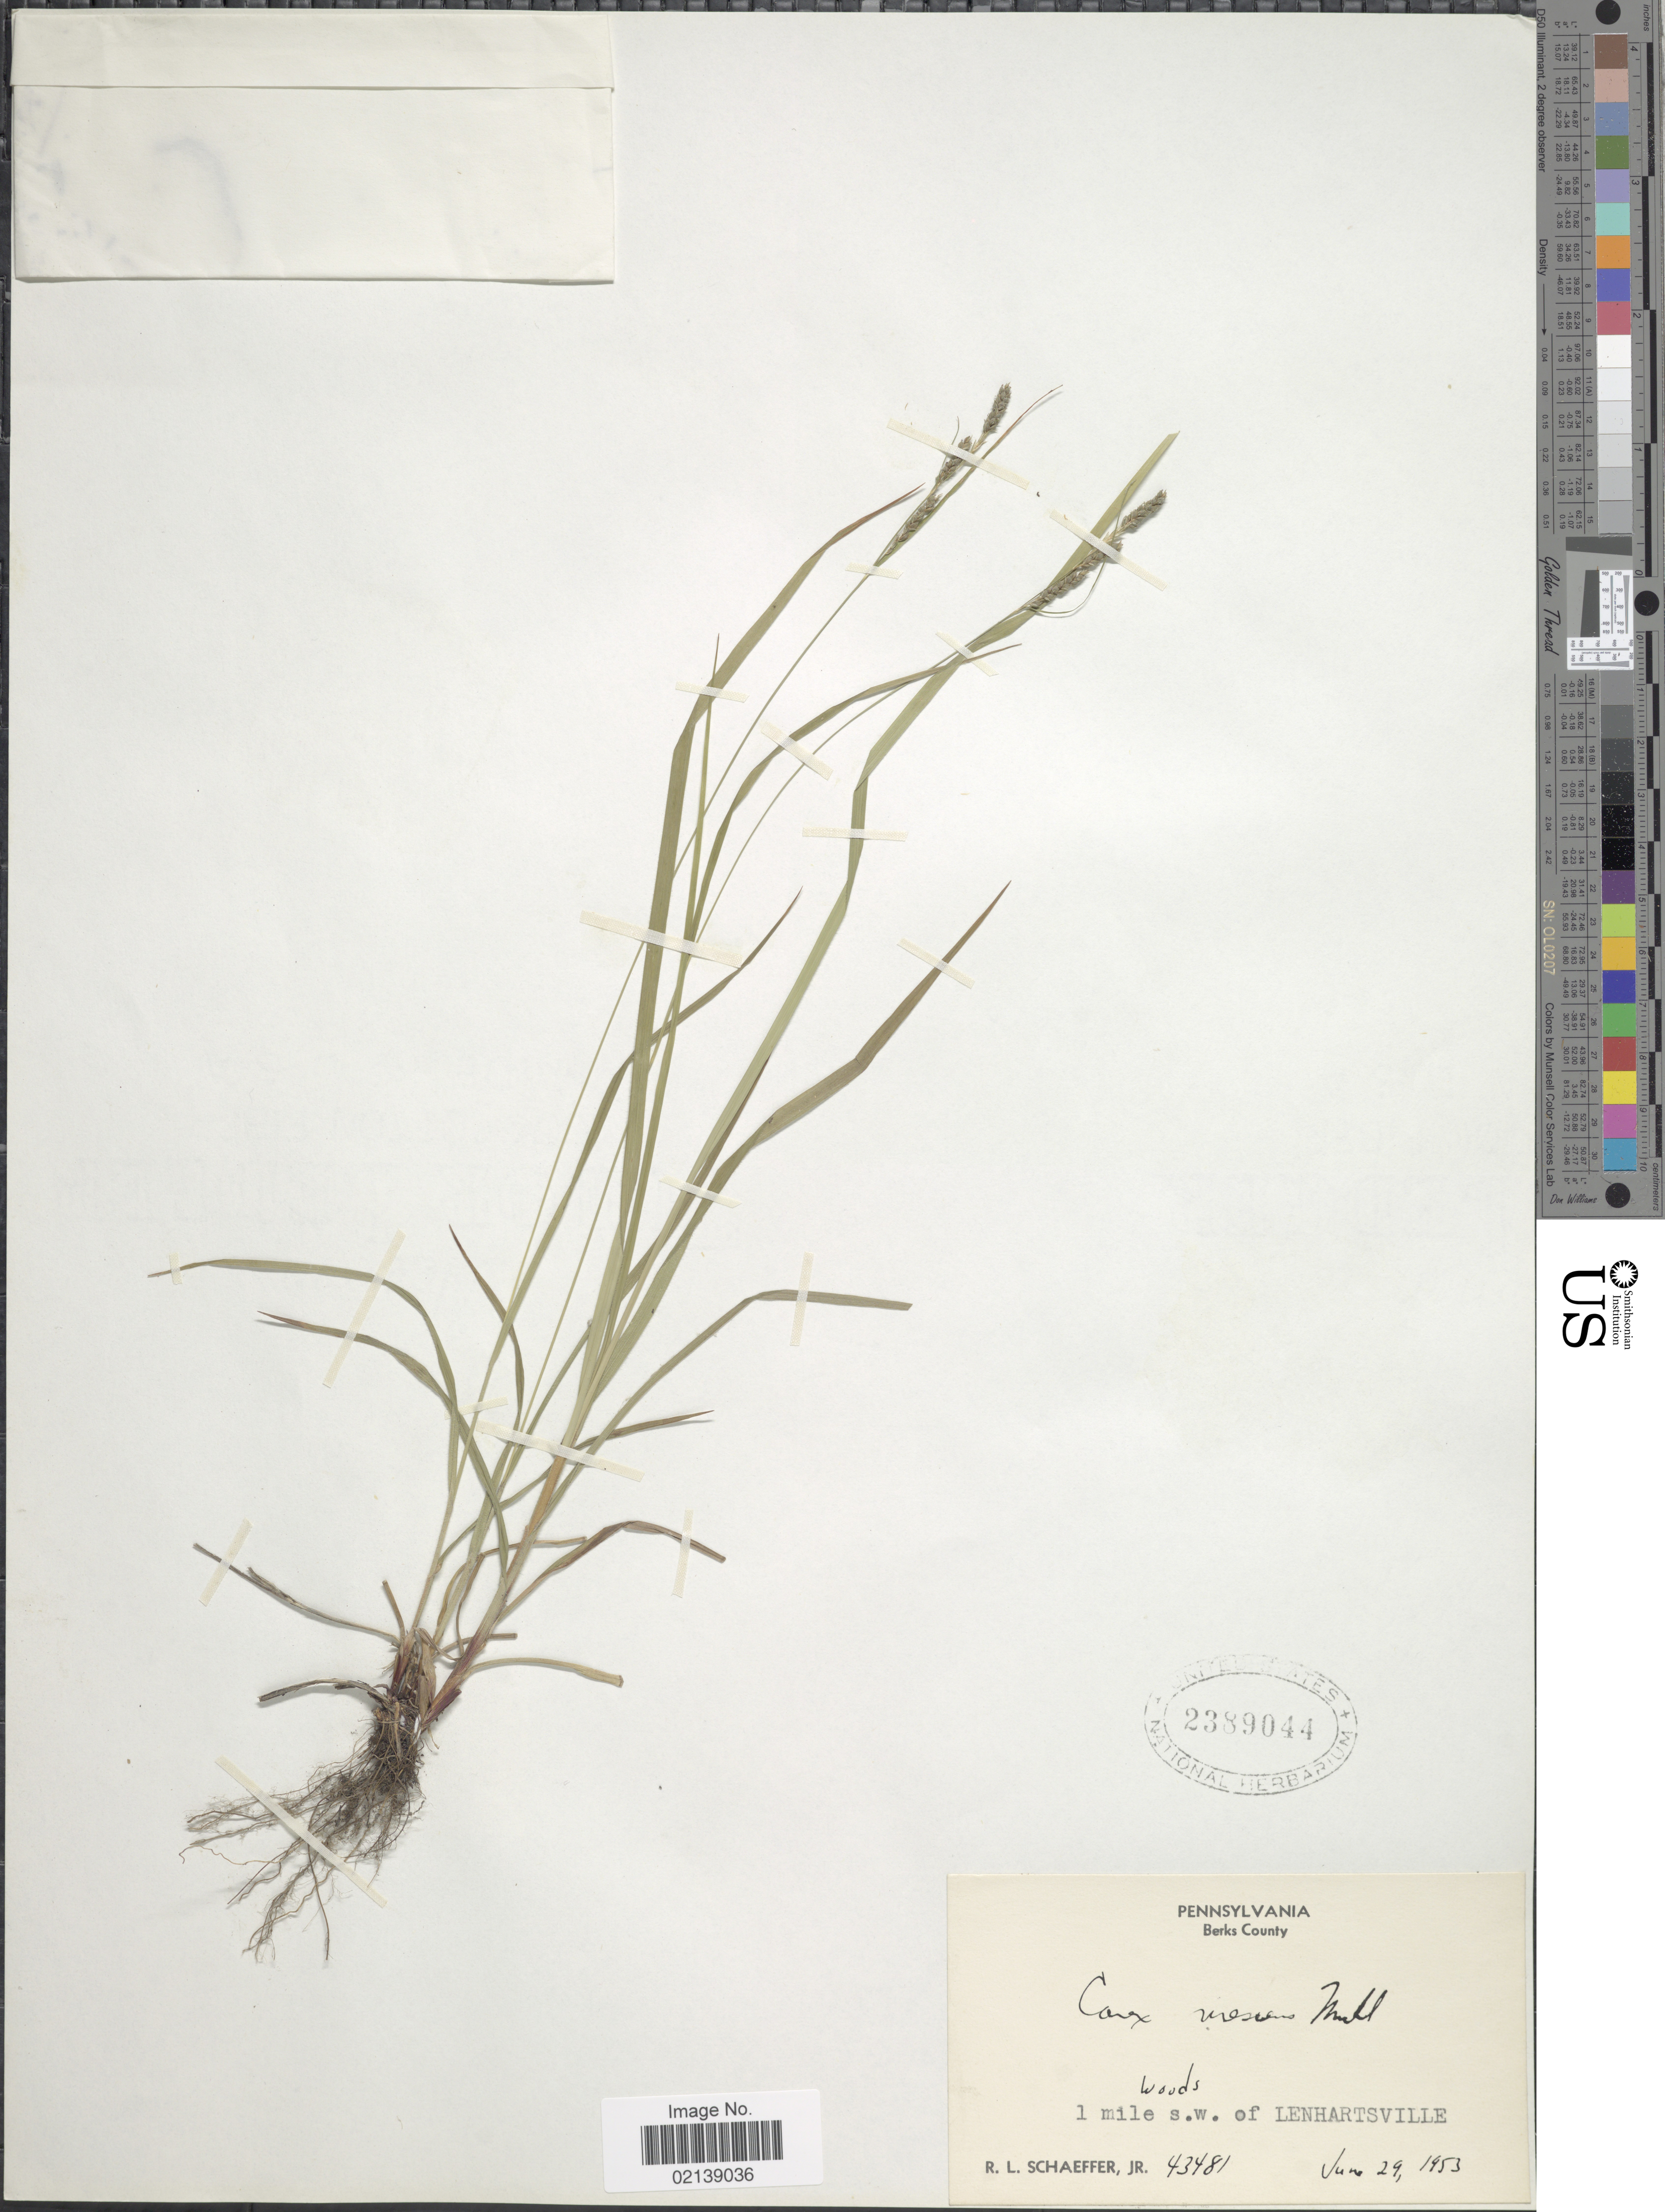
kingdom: Plantae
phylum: Tracheophyta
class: Liliopsida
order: Poales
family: Cyperaceae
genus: Carex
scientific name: Carex virescens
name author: Muhl. ex Willd.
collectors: R. L. Schaeffer Jr.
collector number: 43481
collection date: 1953-06-29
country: United States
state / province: Pennsylvania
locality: Berks County, Woods, 1 mile s.w. of Lenhartsville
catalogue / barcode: US 2389044